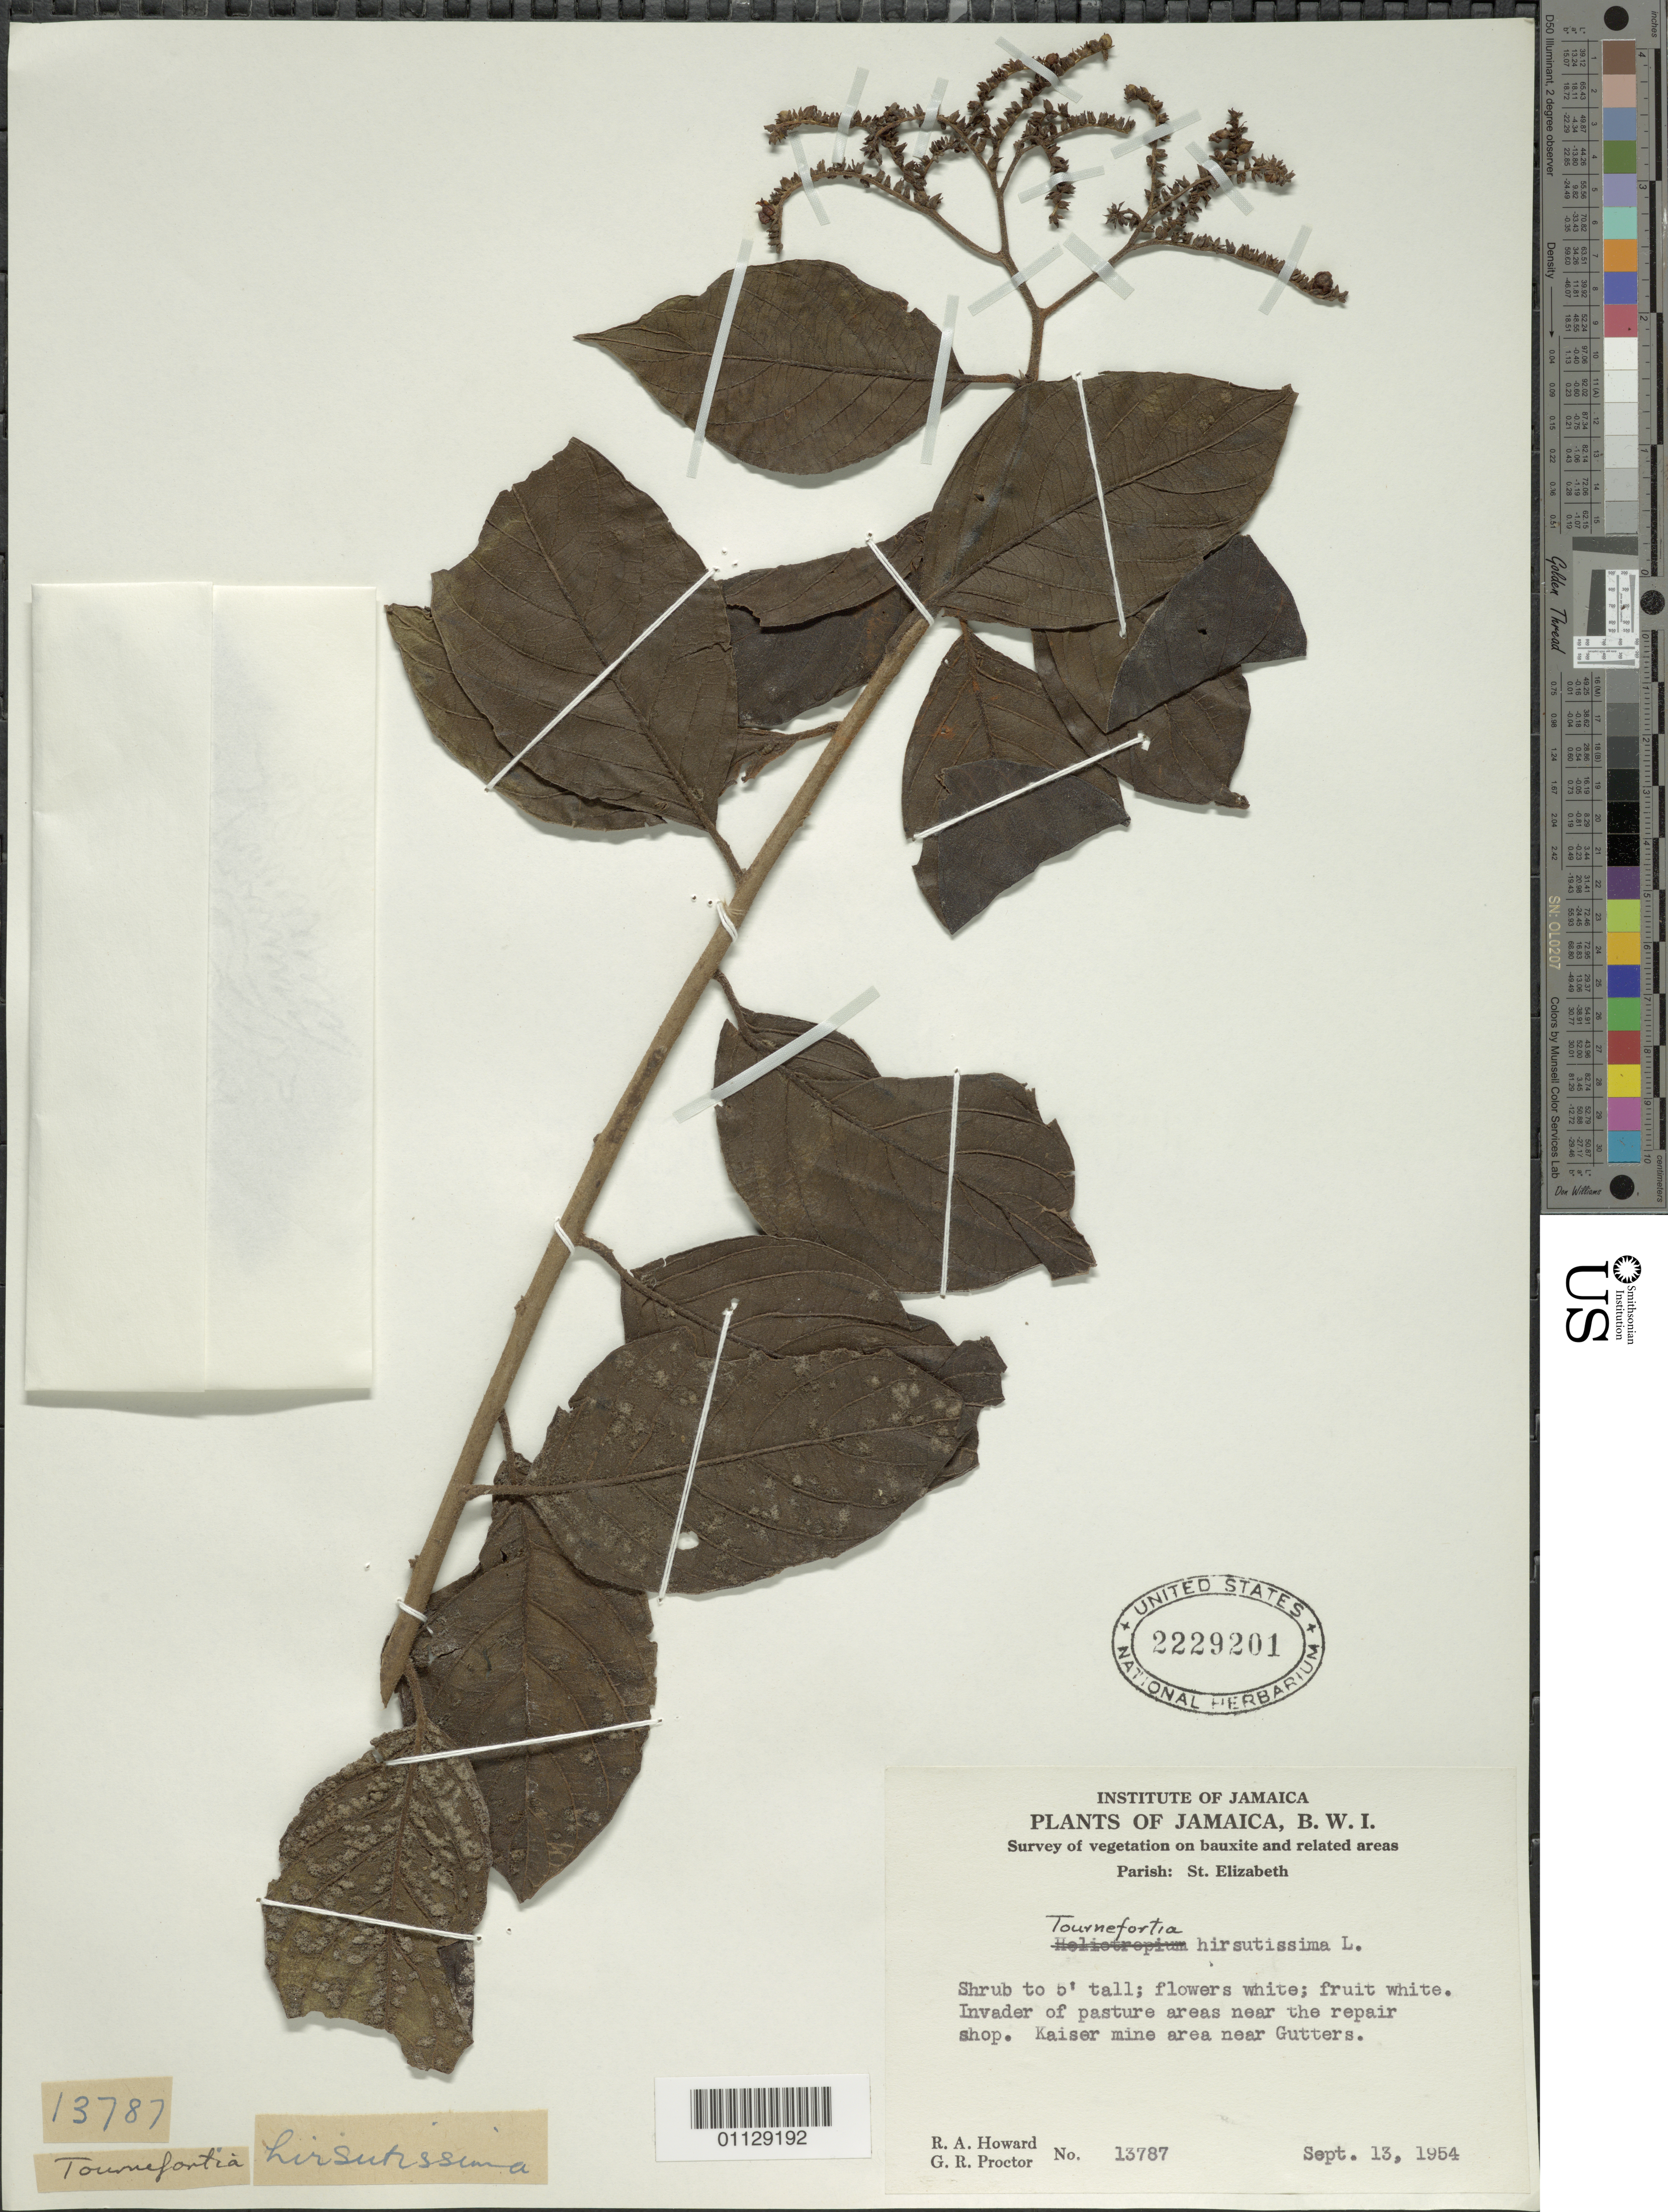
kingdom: Plantae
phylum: Tracheophyta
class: Magnoliopsida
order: Boraginales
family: Heliotropiaceae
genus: Tournefortia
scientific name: Tournefortia hirsutissima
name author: L.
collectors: R. A. Howard & G. R. Proctor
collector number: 13787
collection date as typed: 13 Sep 1954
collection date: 1954-09-13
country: Jamaica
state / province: Saint Elizabeth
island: Jamaica I.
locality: Kaiser mine area near Gutters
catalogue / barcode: US 2229201